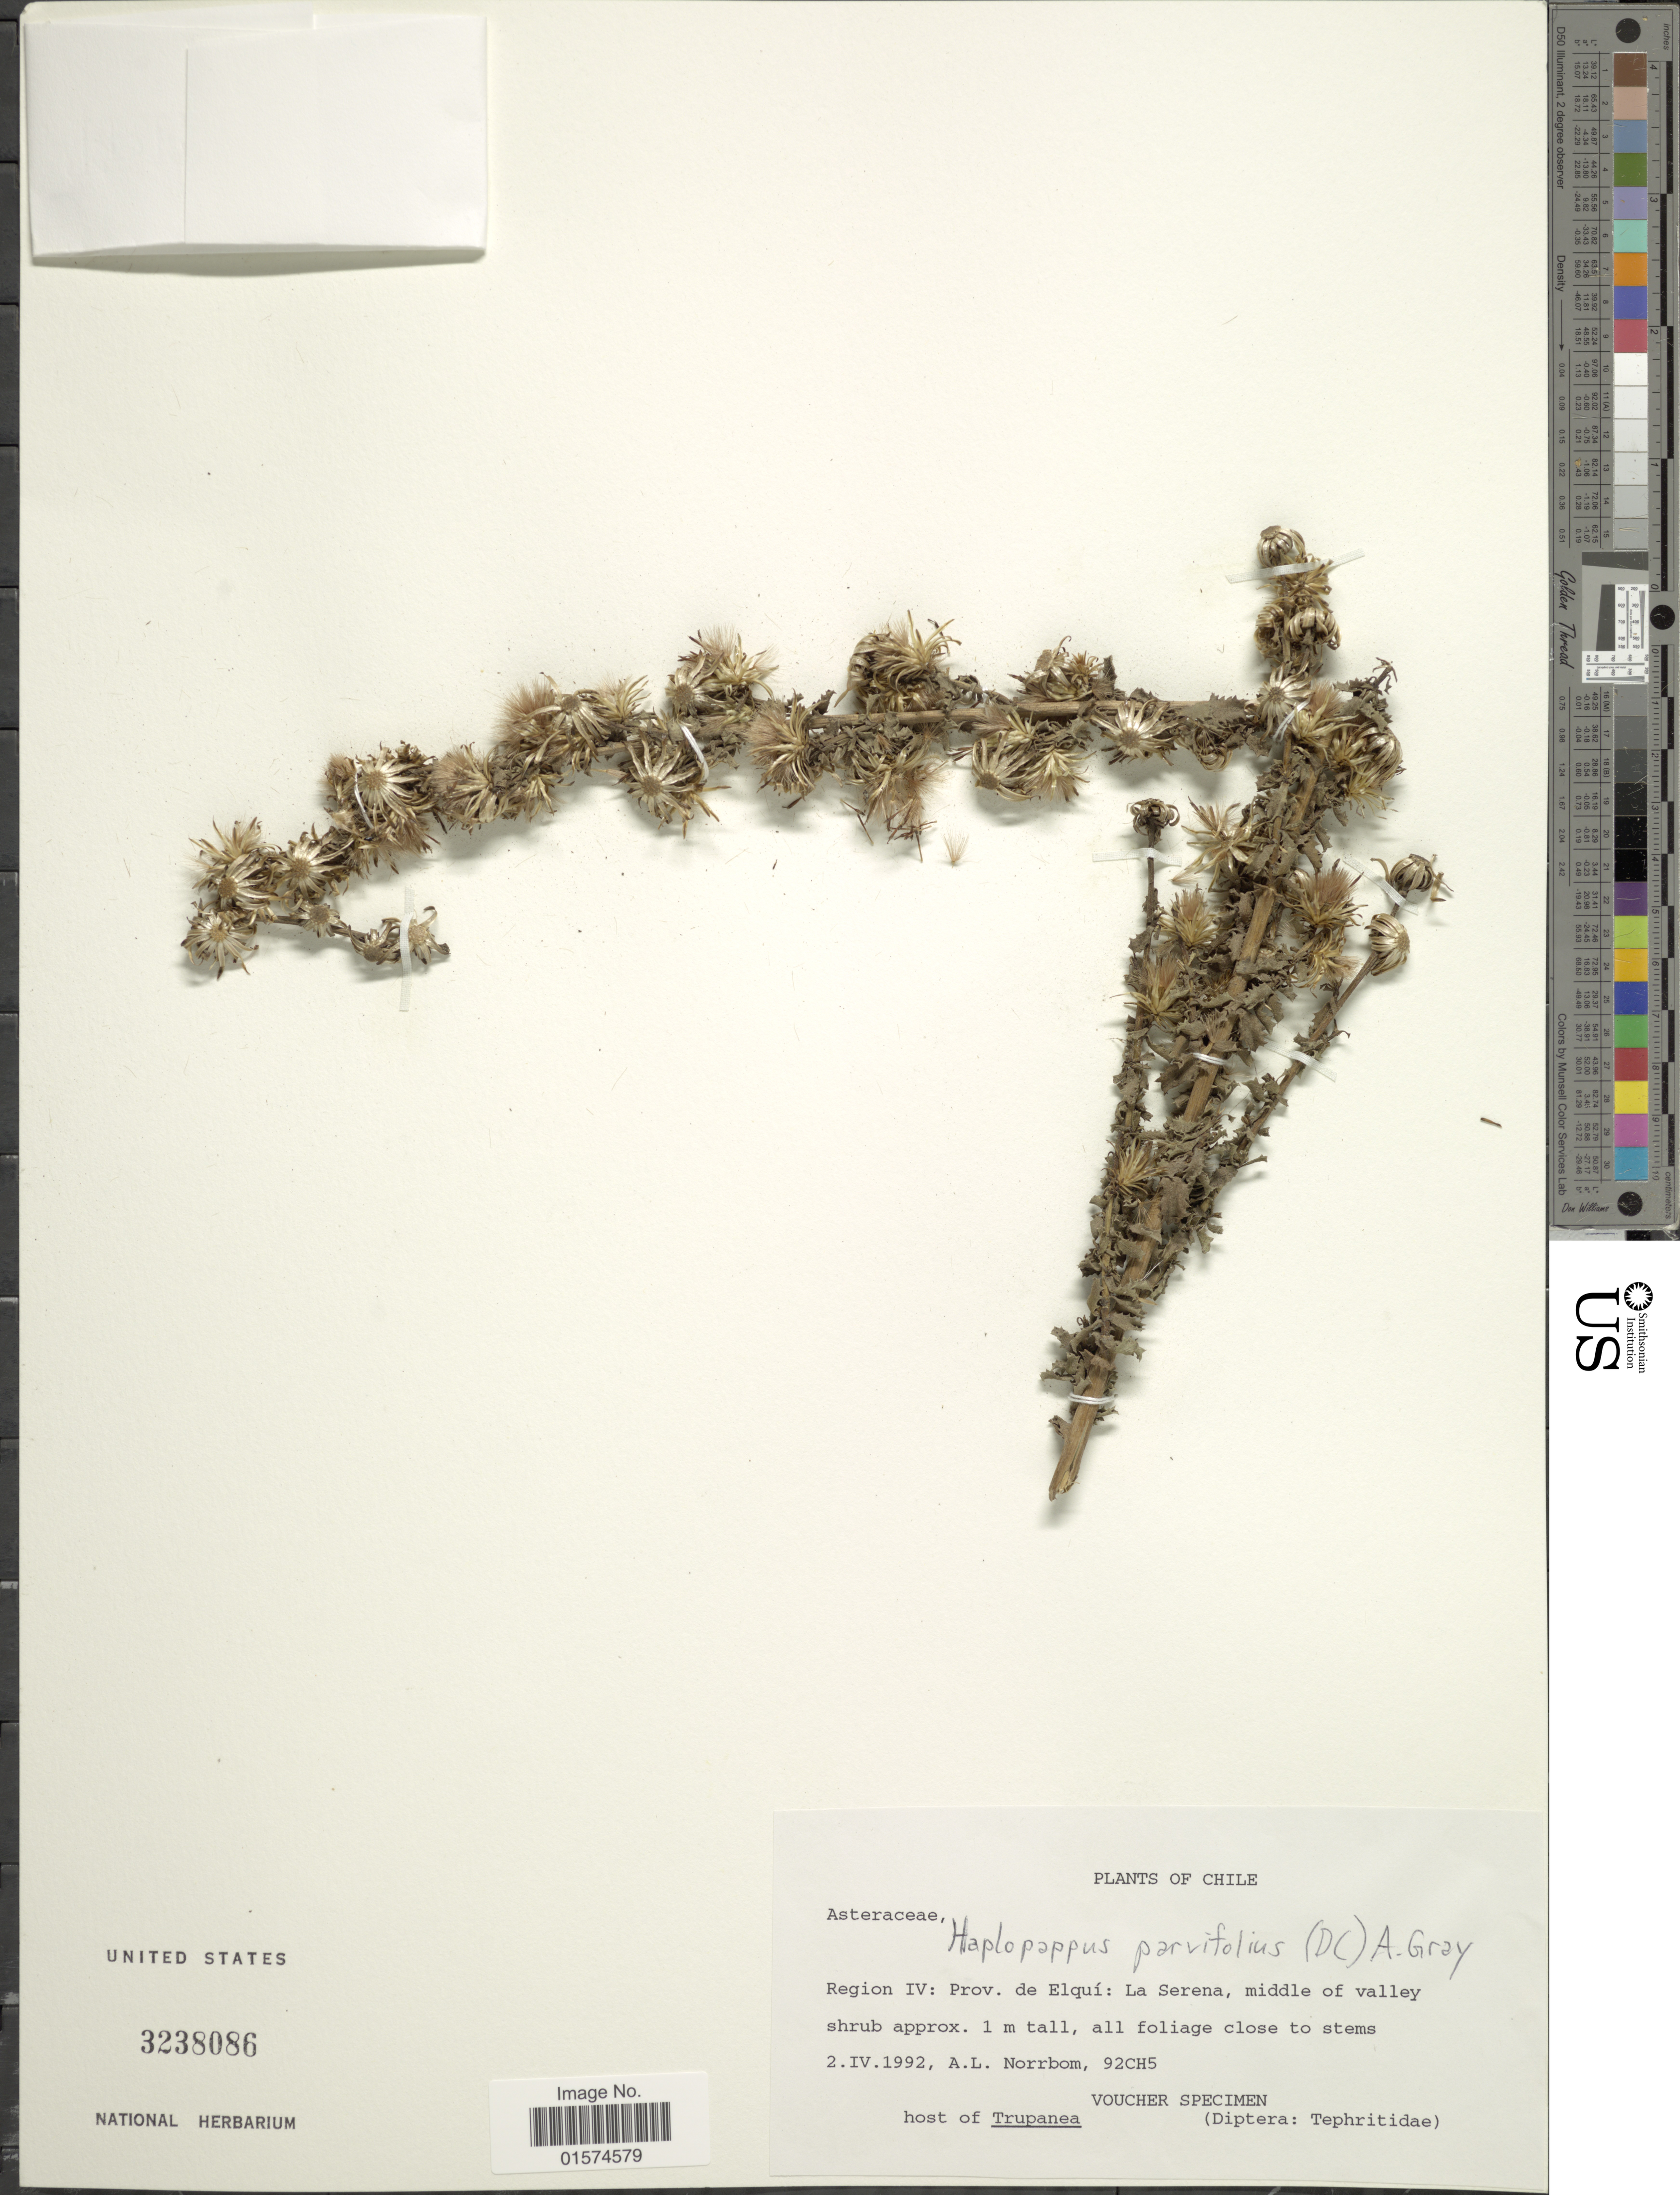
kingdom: Plantae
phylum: Tracheophyta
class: Magnoliopsida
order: Asterales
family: Asteraceae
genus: Haplopappus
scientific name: Haplopappus parvifolius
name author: (DC.) Gray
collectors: A. L. Norrbom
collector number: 92CH5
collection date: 1992-04-02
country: Chile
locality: Region IV: Prov. de Elquí: La Serena, middle of valley shrub approx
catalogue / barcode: US 3238086